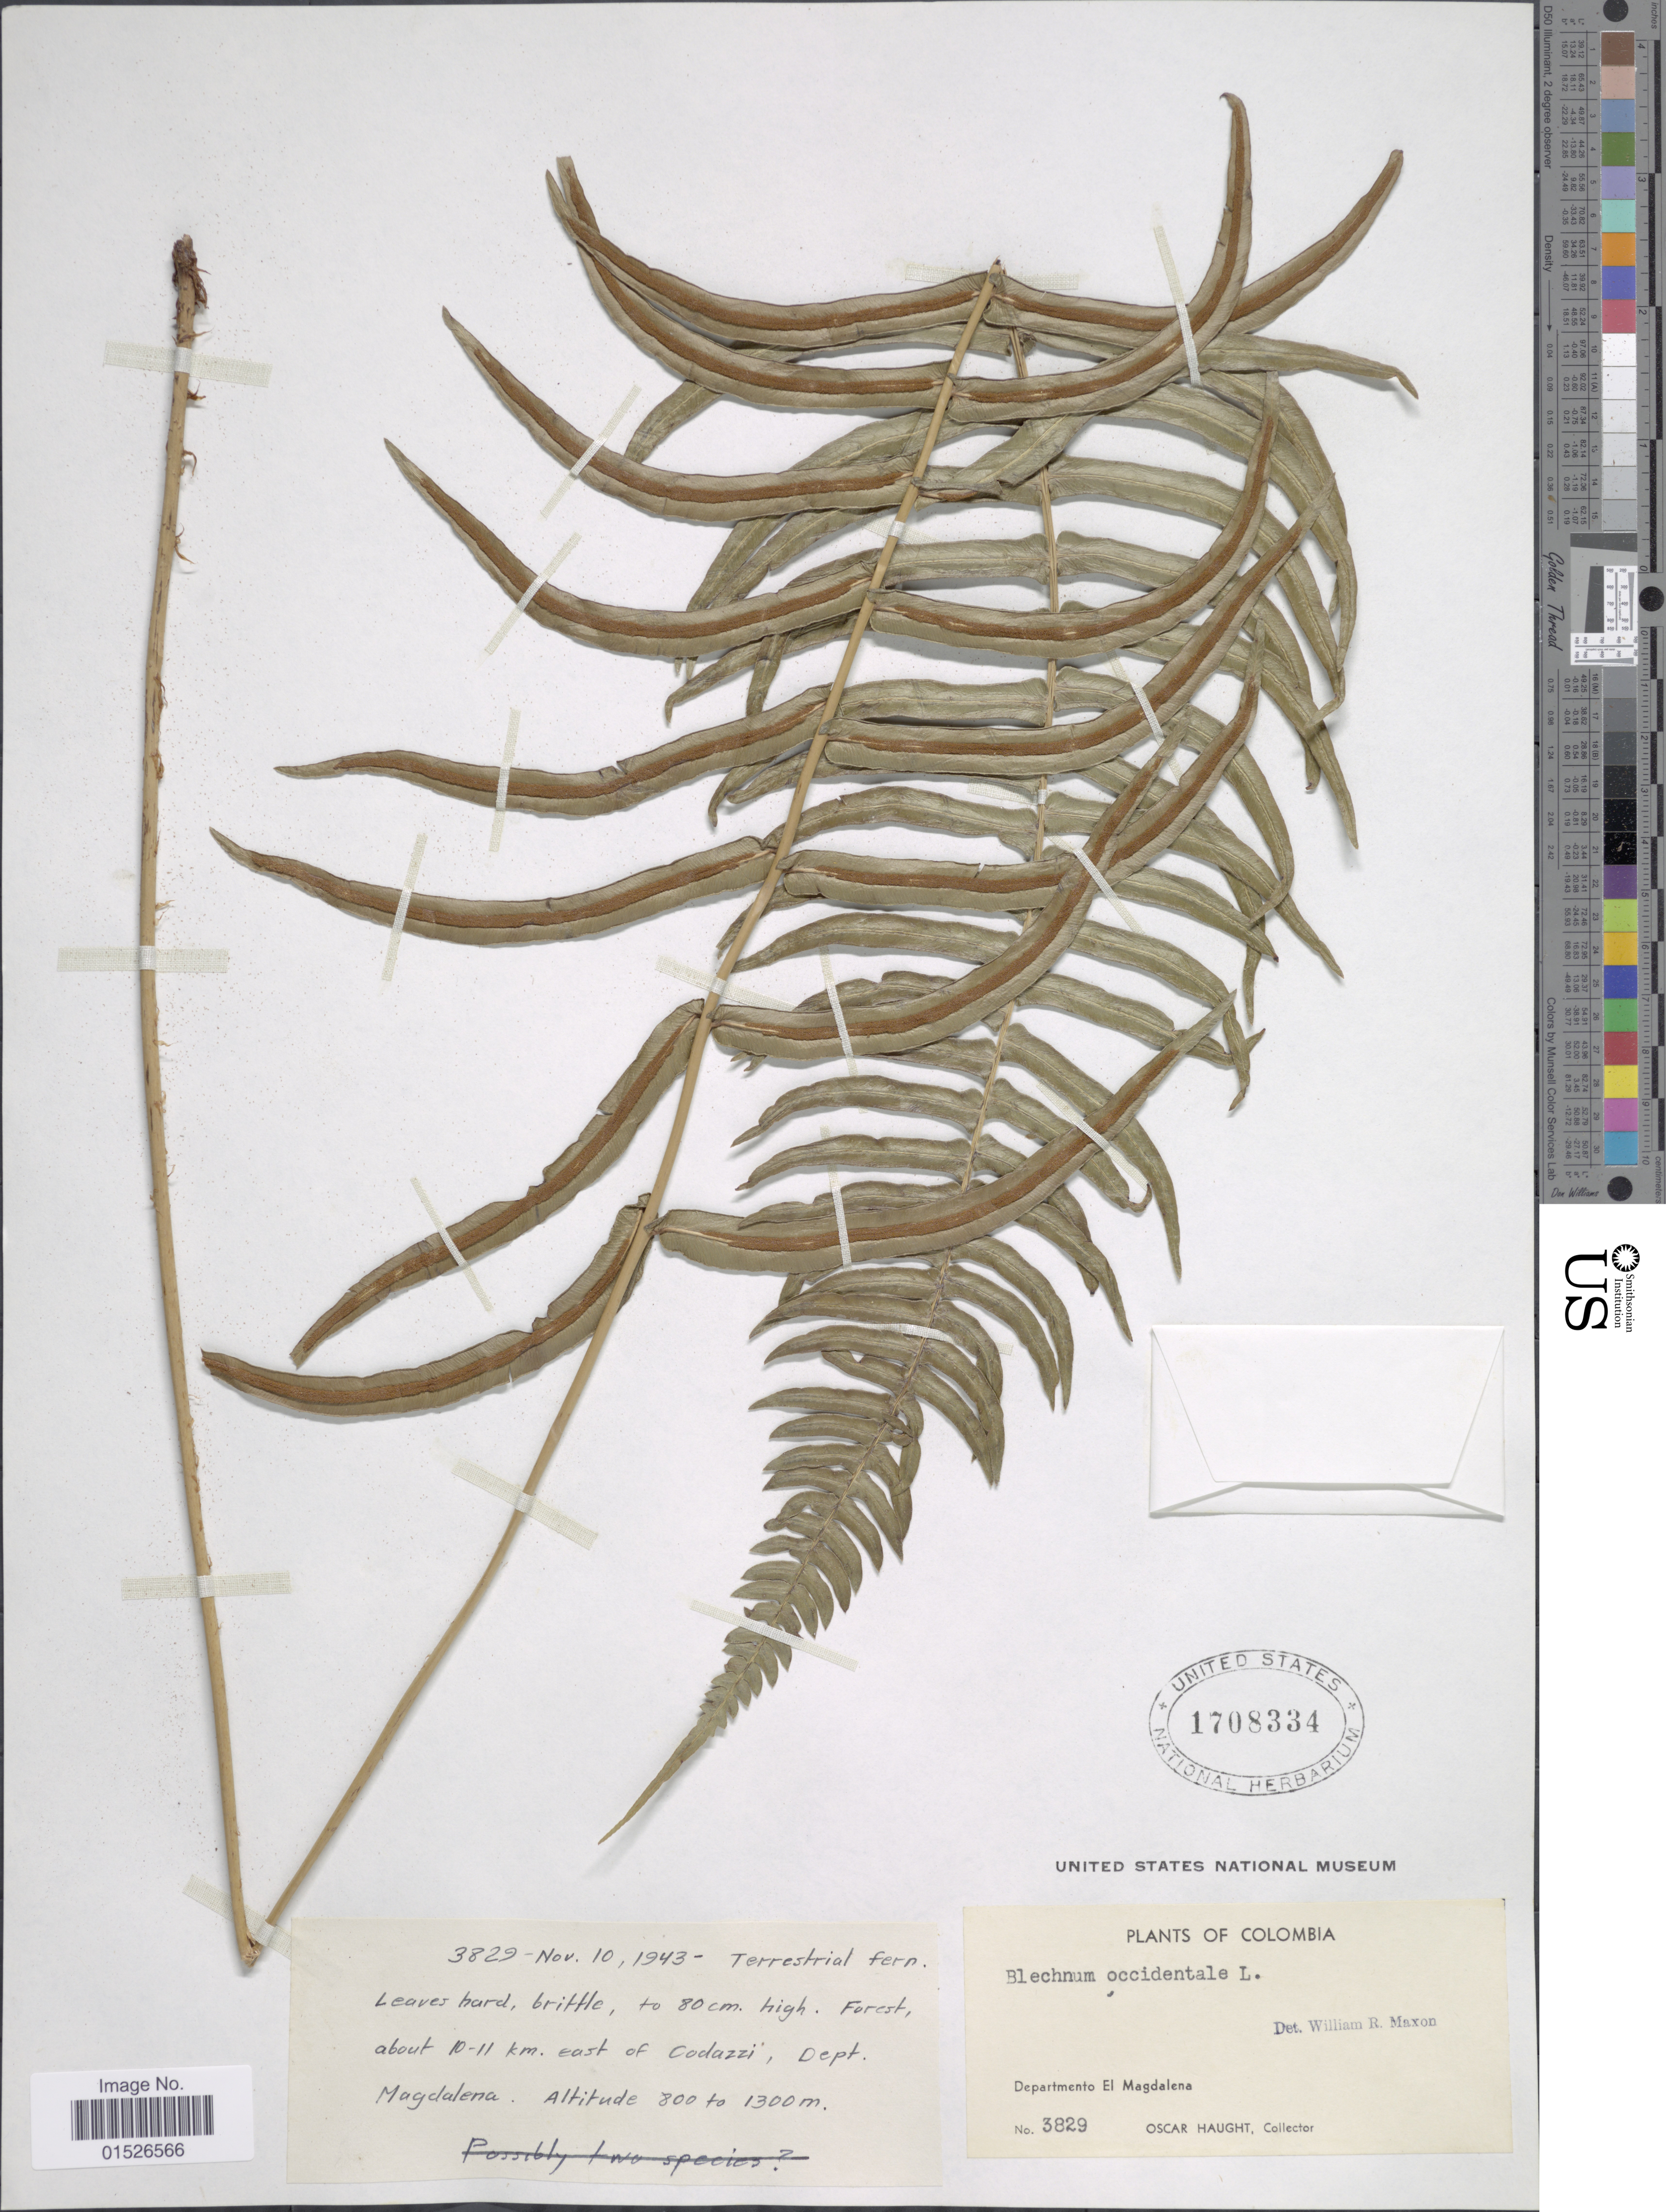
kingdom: Plantae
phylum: Tracheophyta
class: Polypodiopsida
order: Polypodiales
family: Blechnaceae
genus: Blechnum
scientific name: Blechnum occidentale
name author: L.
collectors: O. L. Haught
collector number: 3829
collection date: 1943-11-10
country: Colombia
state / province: Magdalena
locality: Forest about 10-11 km. east of Codazzi, Dept. Magdalena.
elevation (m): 800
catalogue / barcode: US 1708334